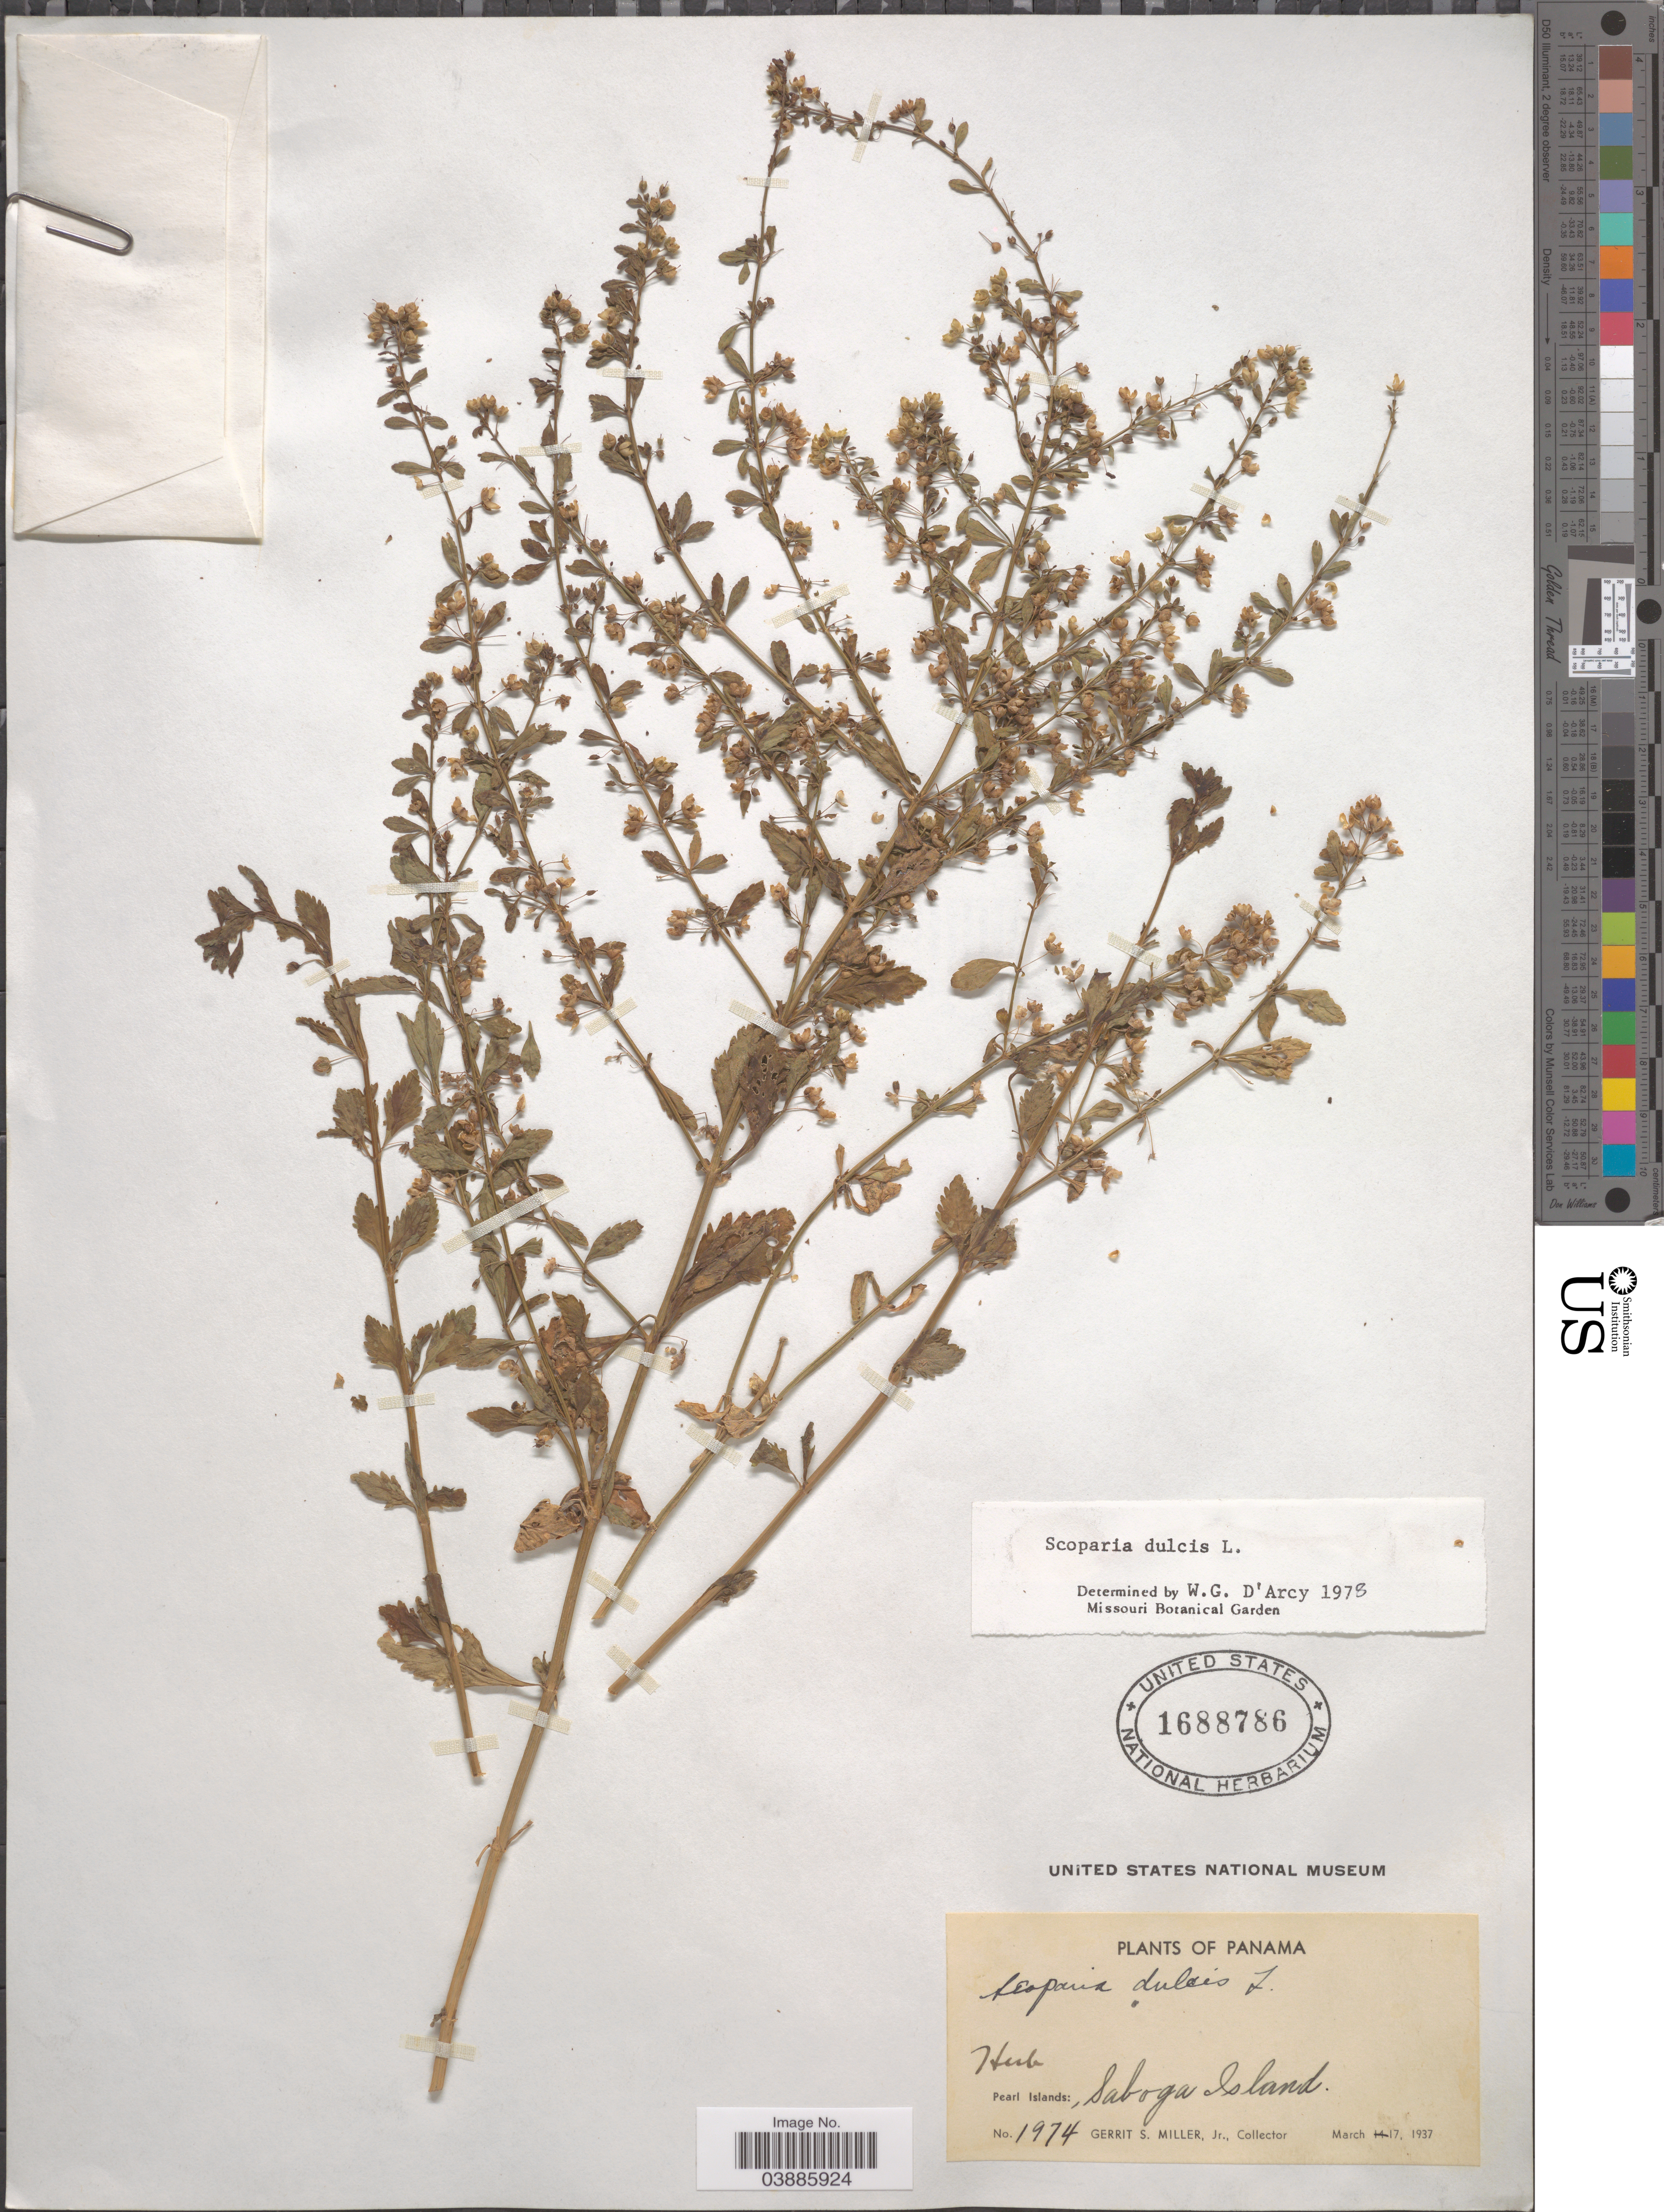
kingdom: Plantae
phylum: Tracheophyta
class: Magnoliopsida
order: Lamiales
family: Plantaginaceae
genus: Scoparia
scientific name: Scoparia dulcis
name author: L.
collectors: G. S. Miller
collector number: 1974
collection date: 1937-03-17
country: Panama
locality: Pearl Islands; Saboga Island.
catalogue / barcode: US 1688786